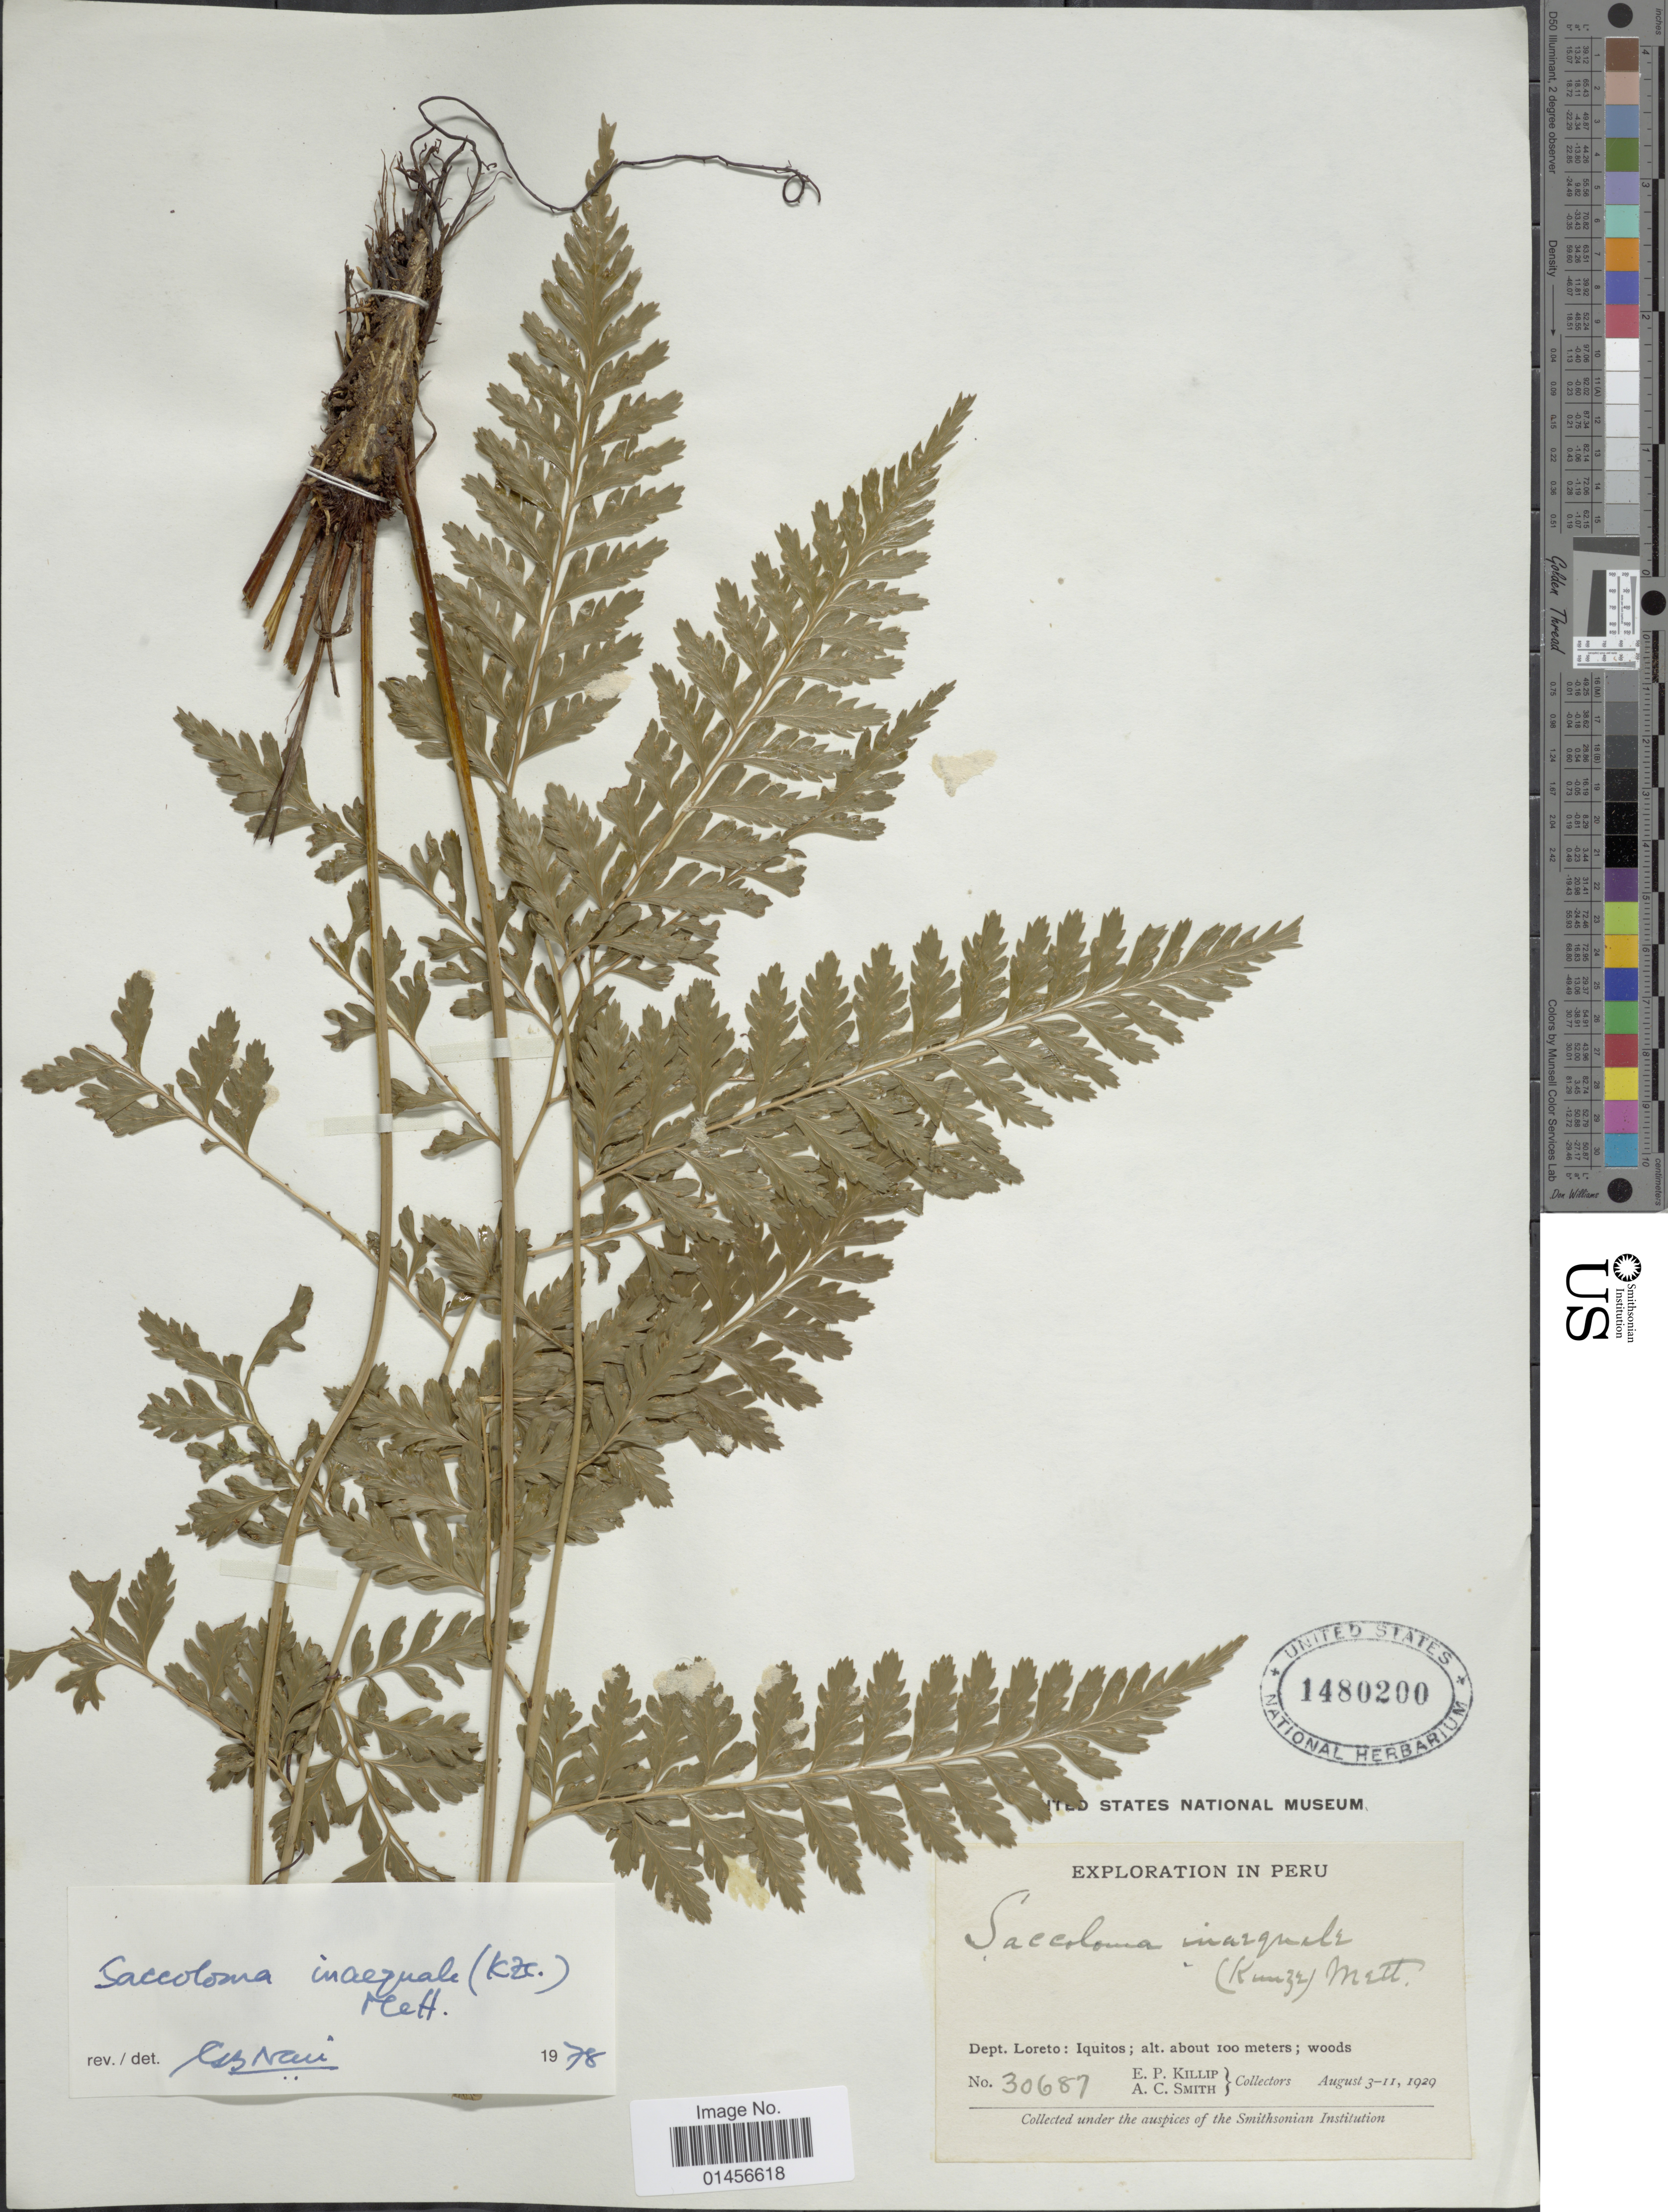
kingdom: Plantae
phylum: Tracheophyta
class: Polypodiopsida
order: Polypodiales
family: Saccolomataceae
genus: Saccoloma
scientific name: Saccoloma inaequale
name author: (Kunze) Mett.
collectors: E. P. Killip & A. C. Smith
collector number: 30687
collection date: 1929-08-03/1929-08-11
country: Peru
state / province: Loreto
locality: Iquitos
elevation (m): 100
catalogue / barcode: US 1480200